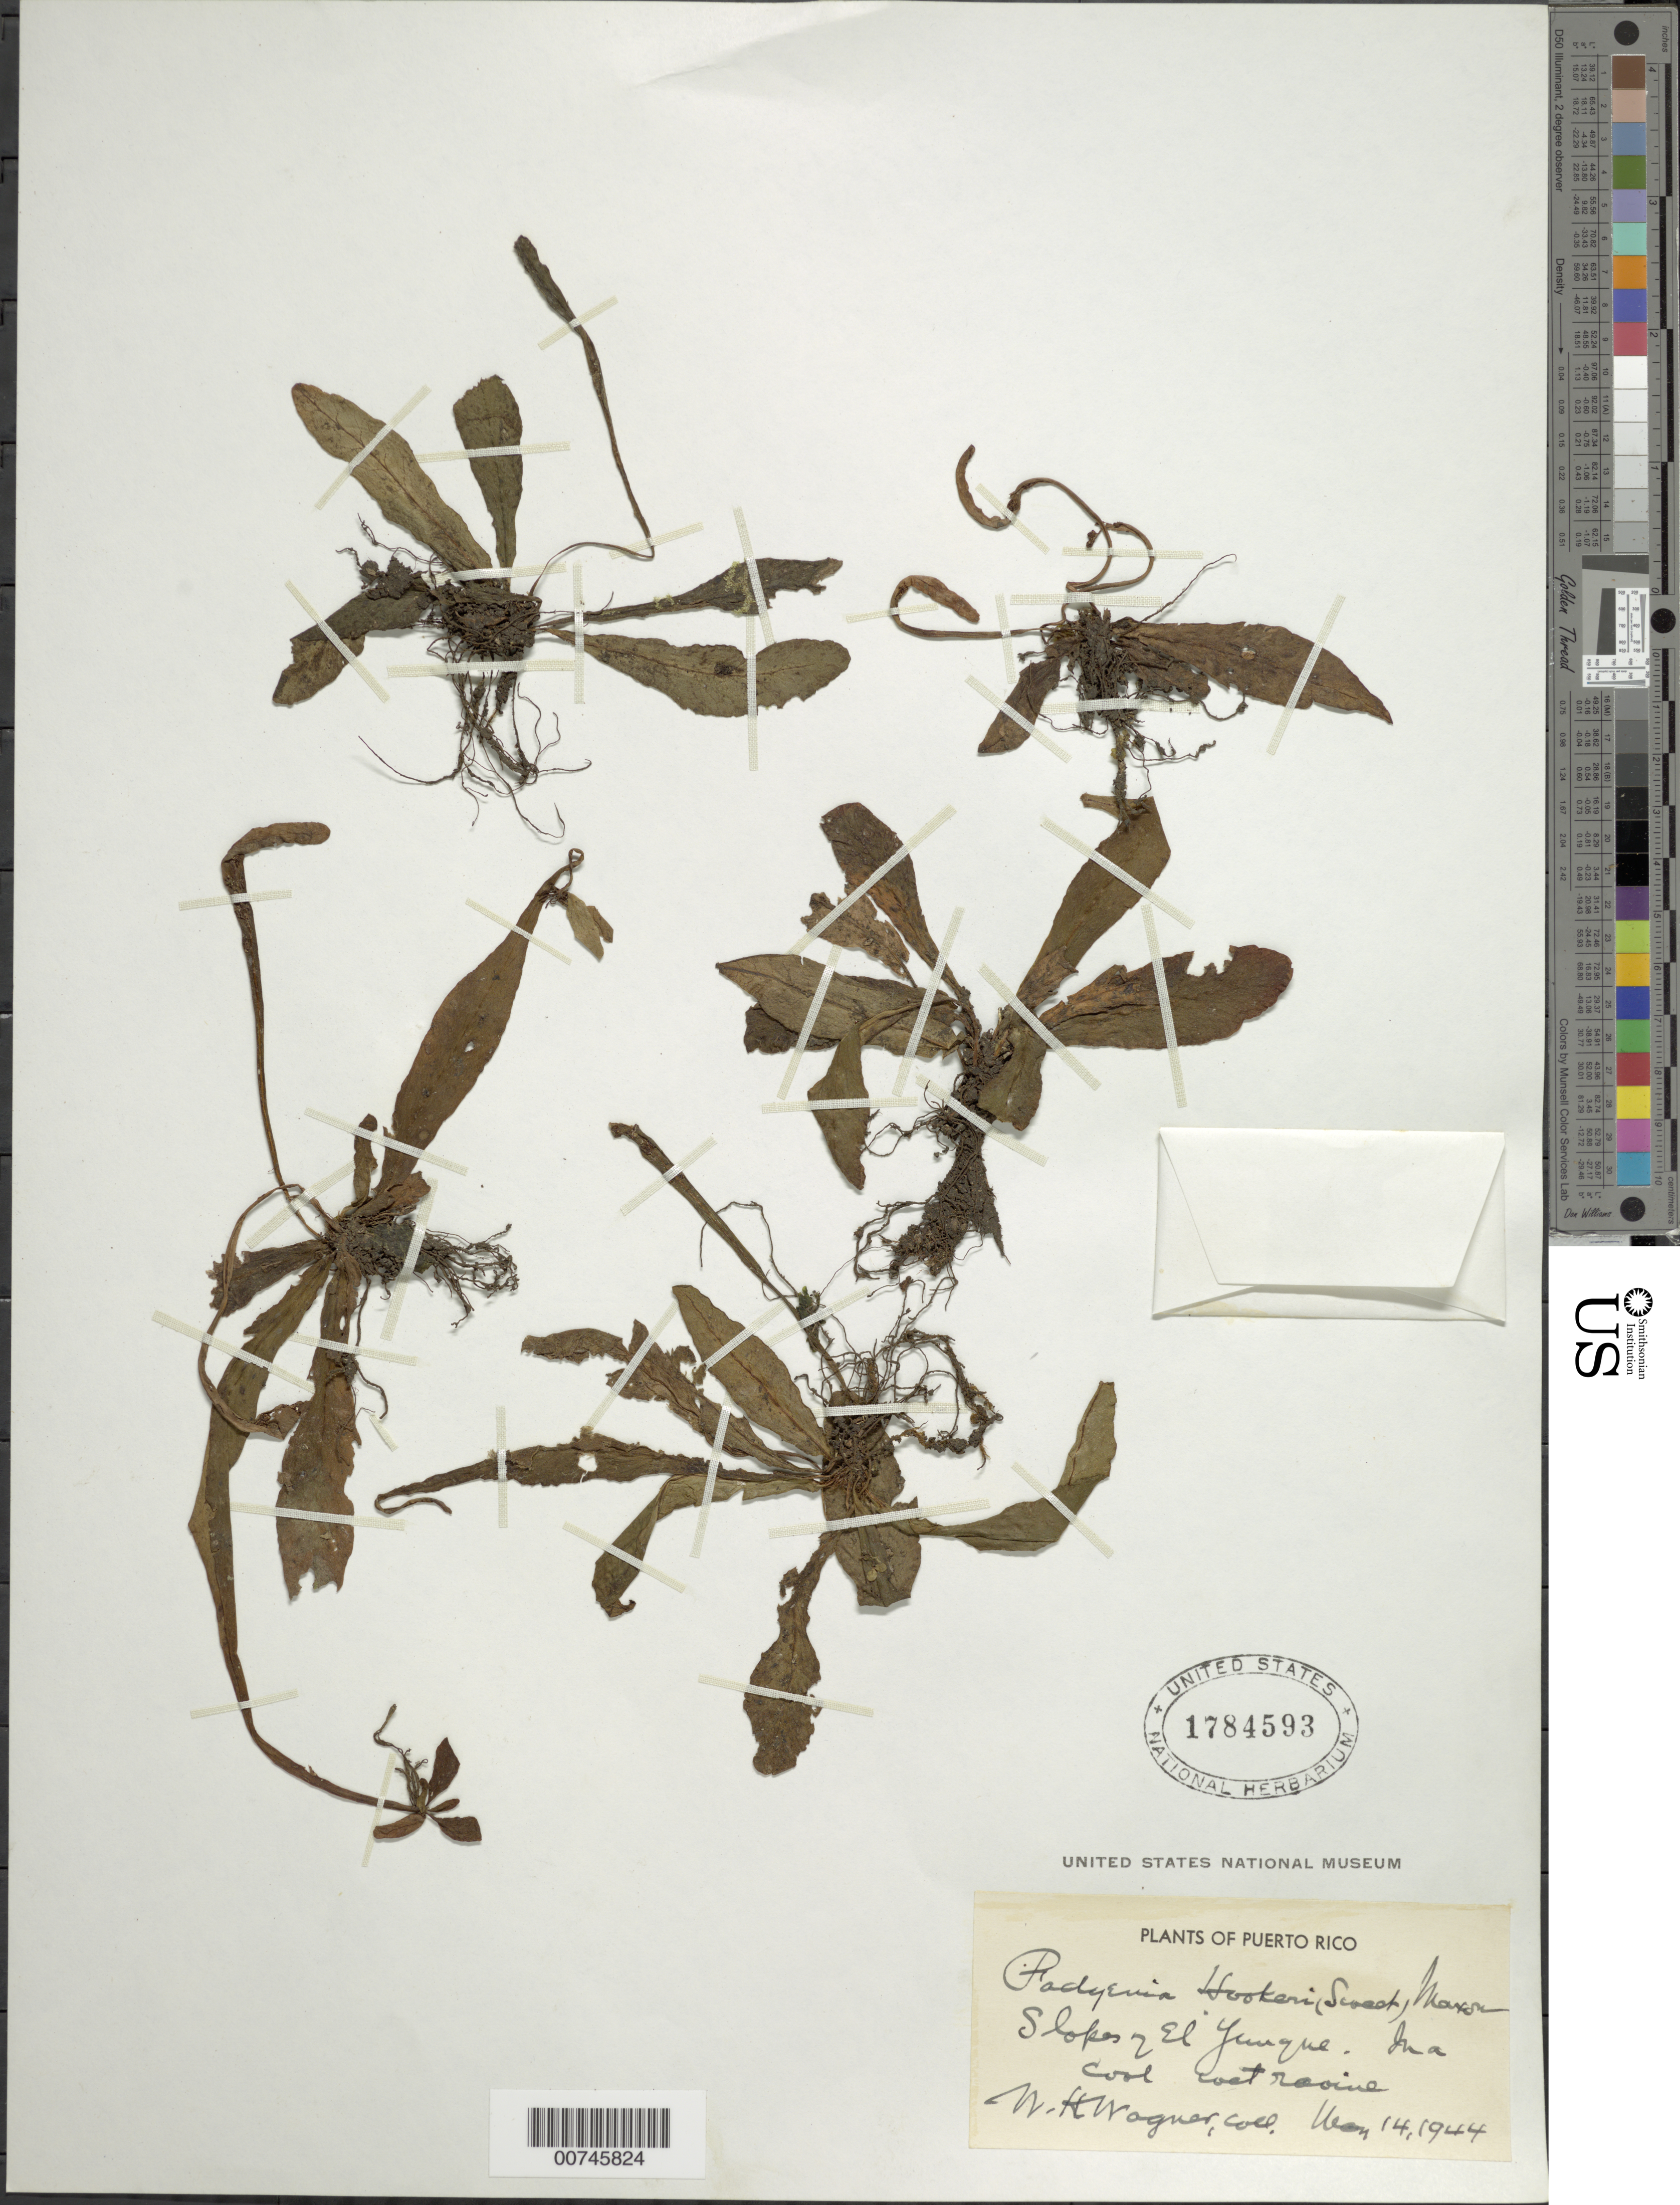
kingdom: Plantae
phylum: Tracheophyta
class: Polypodiopsida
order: Polypodiales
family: Tectariaceae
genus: Tectaria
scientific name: Tectaria hookeri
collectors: W. H. Wagner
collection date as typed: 14 Nov 1944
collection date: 1944-11-14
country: Puerto Rico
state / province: Río Grande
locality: Slopes of El Yunque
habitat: In a cool ravine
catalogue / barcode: US 1784593